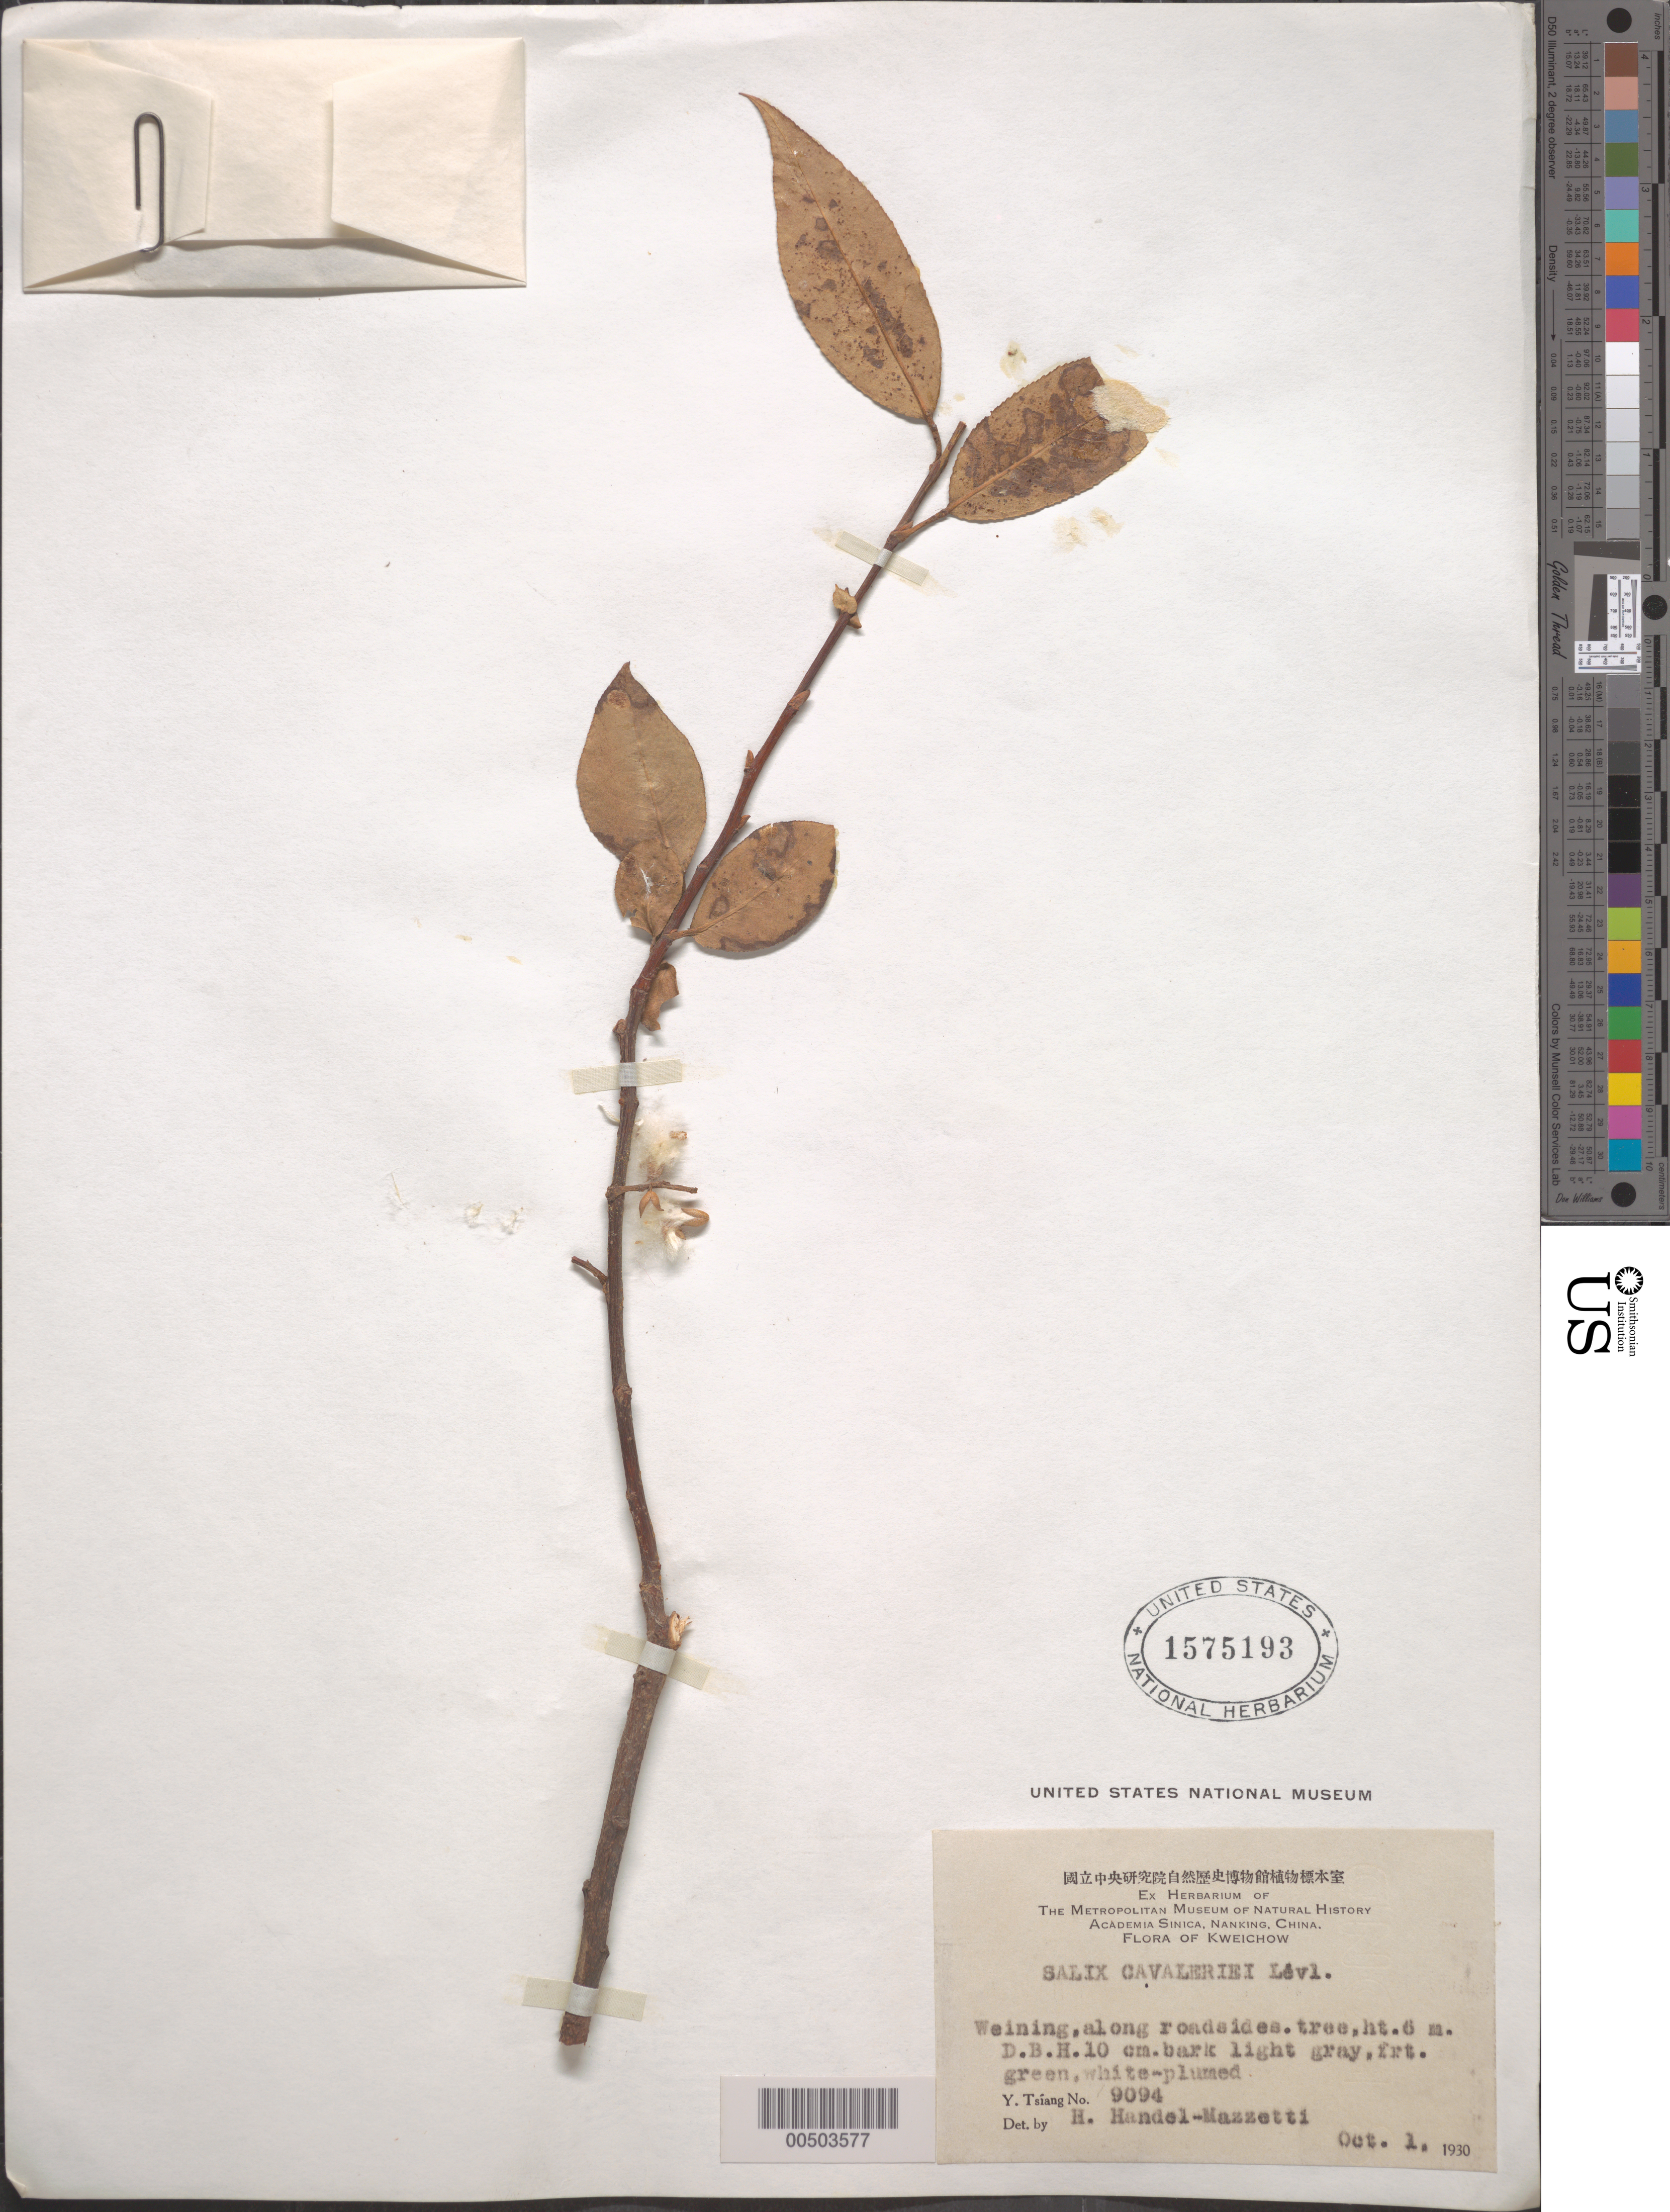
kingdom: Plantae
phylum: Tracheophyta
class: Magnoliopsida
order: Malpighiales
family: Salicaceae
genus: Salix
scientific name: Salix cavaleriei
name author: H. Lév.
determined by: Handel-Mazzetti, Heinrich R. E.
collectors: Y. Tsiang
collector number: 9094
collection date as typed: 01 Oct 1930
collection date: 1930-10-01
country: China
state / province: Guizhou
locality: Along roadsides, Wei-ning Hsien (district) = Weining Yizu Huizu Miaozu Zizhixian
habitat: Tree, ht. 6 m. D. B. H. 10 cm. bark light gray, frt. green, white-plumed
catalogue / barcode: US 1575193